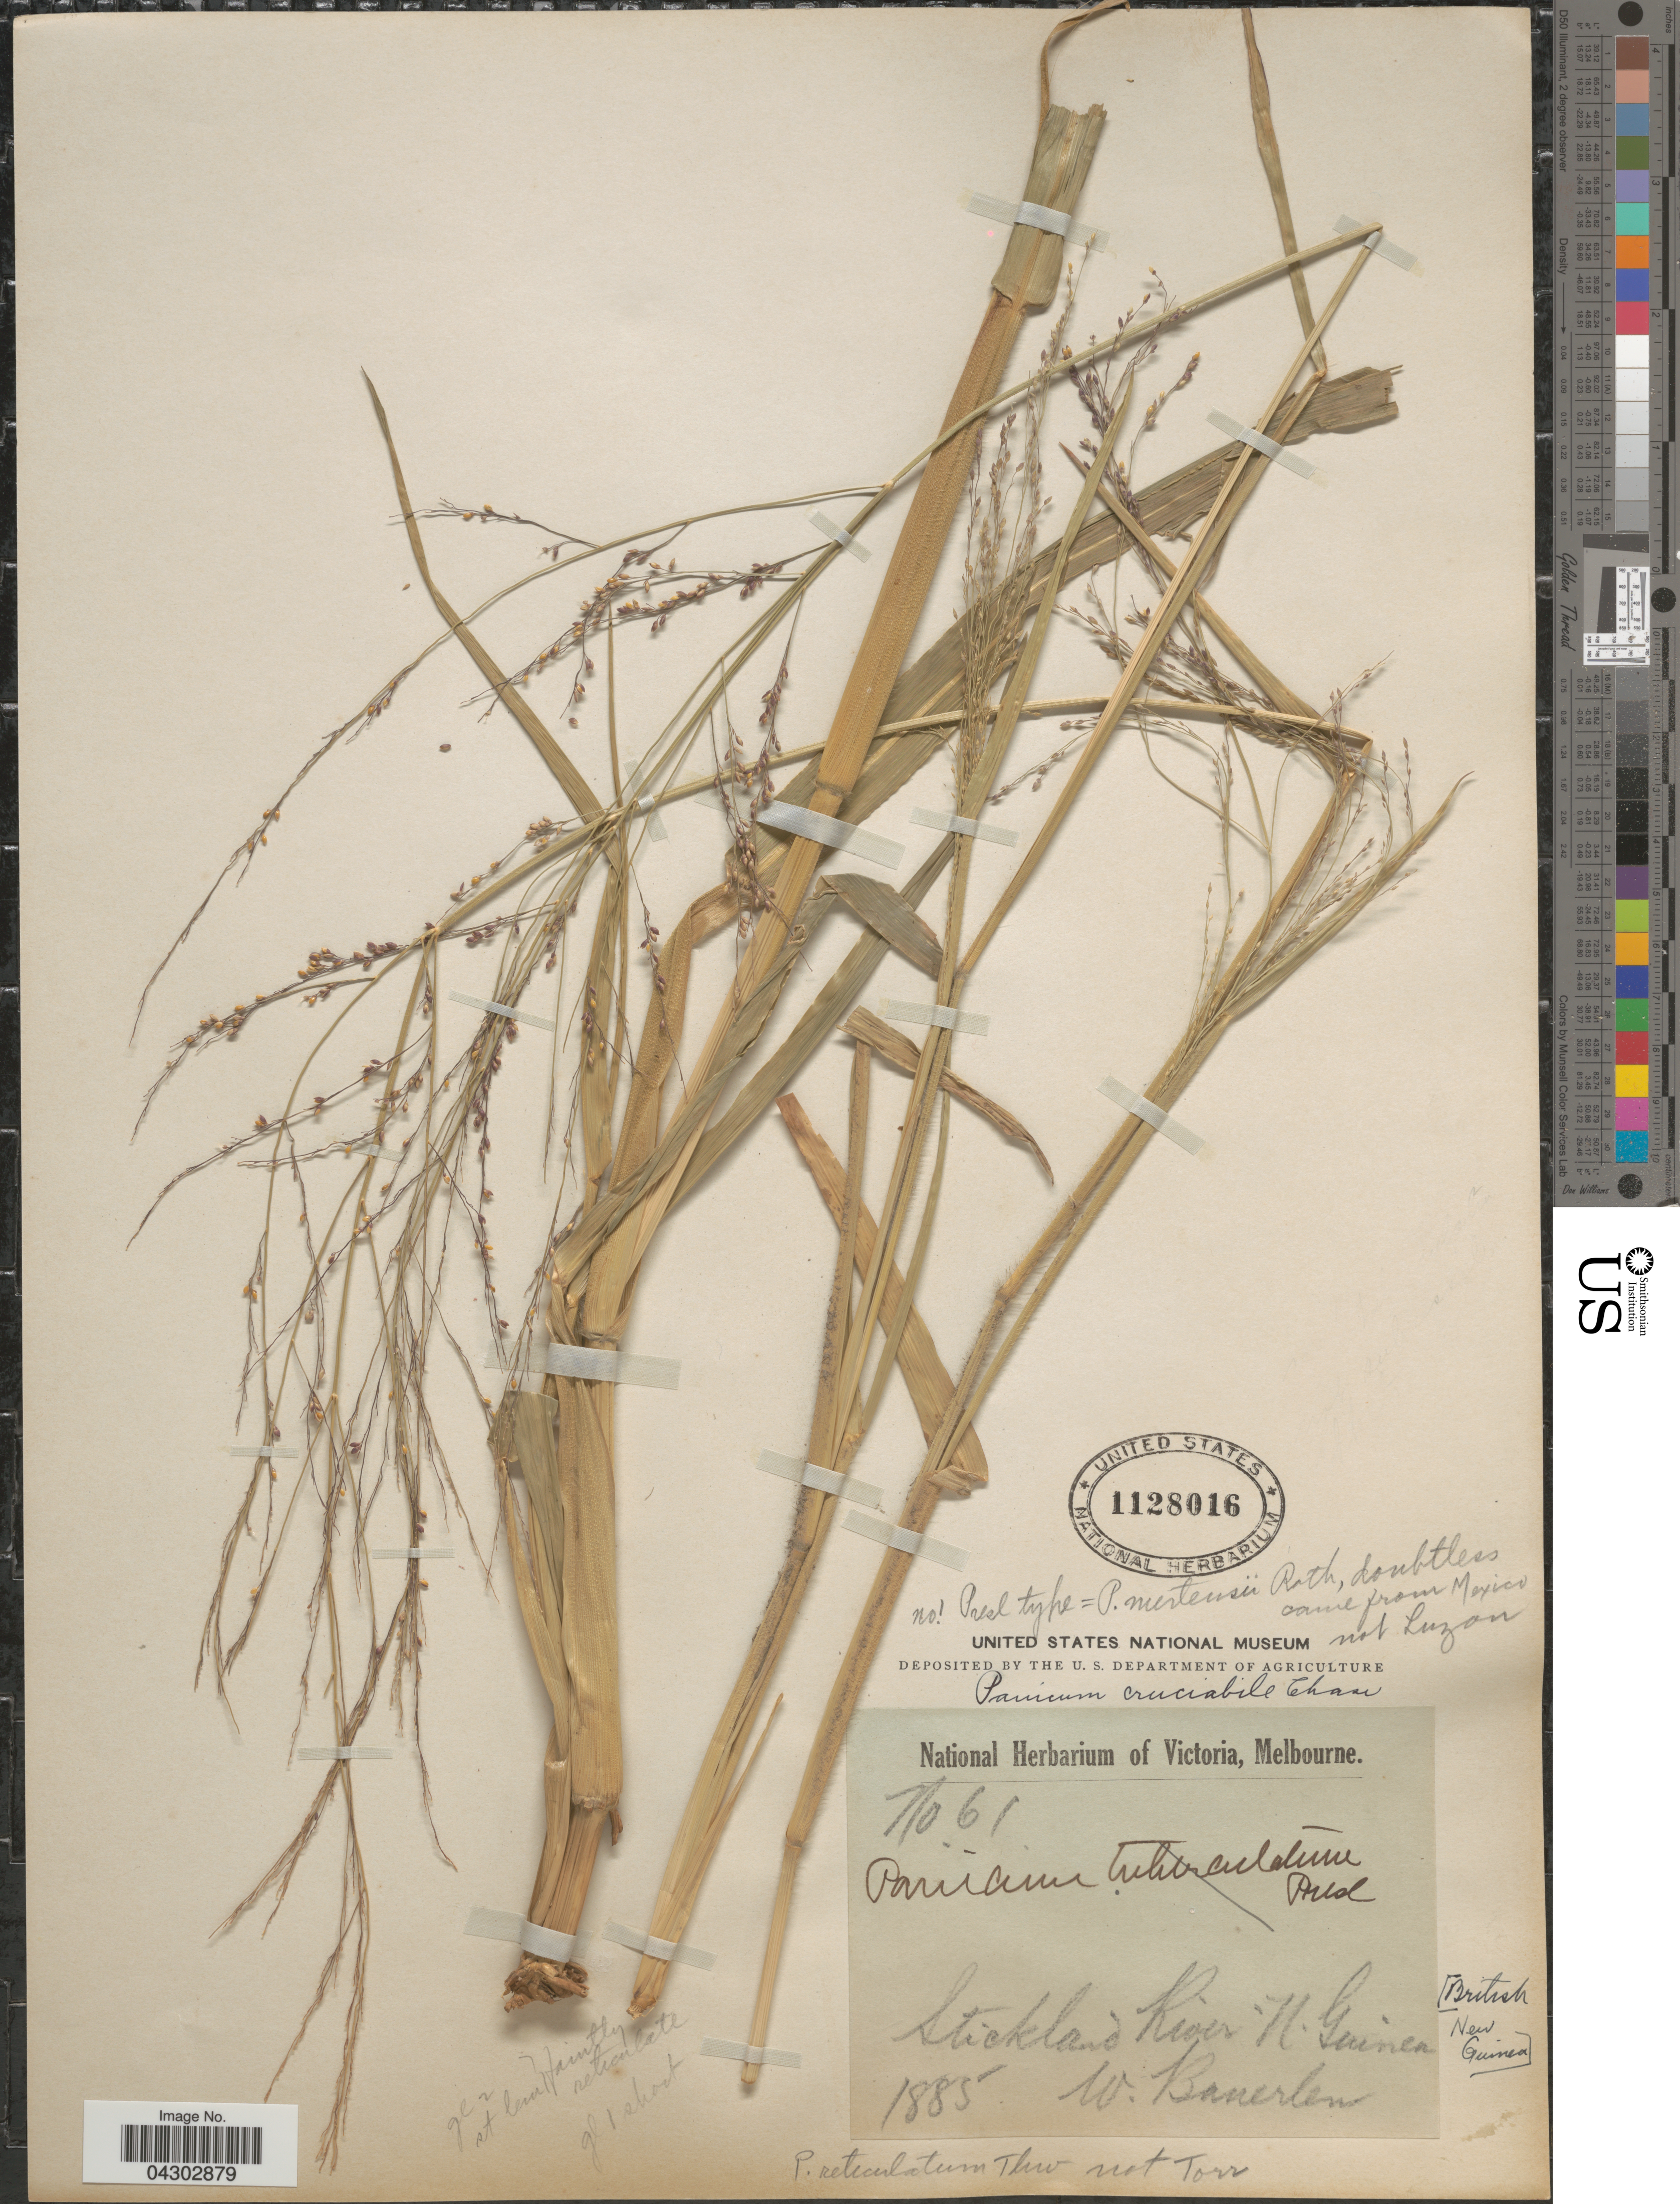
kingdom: Plantae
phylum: Tracheophyta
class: Liliopsida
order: Poales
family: Poaceae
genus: Panicum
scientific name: Panicum luzonense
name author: J. Presl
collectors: W. Banerlen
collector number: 61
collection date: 1885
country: Papua New Guinea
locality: Stickland River- N. Guinea. [British New Guinea].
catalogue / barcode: US 1128016